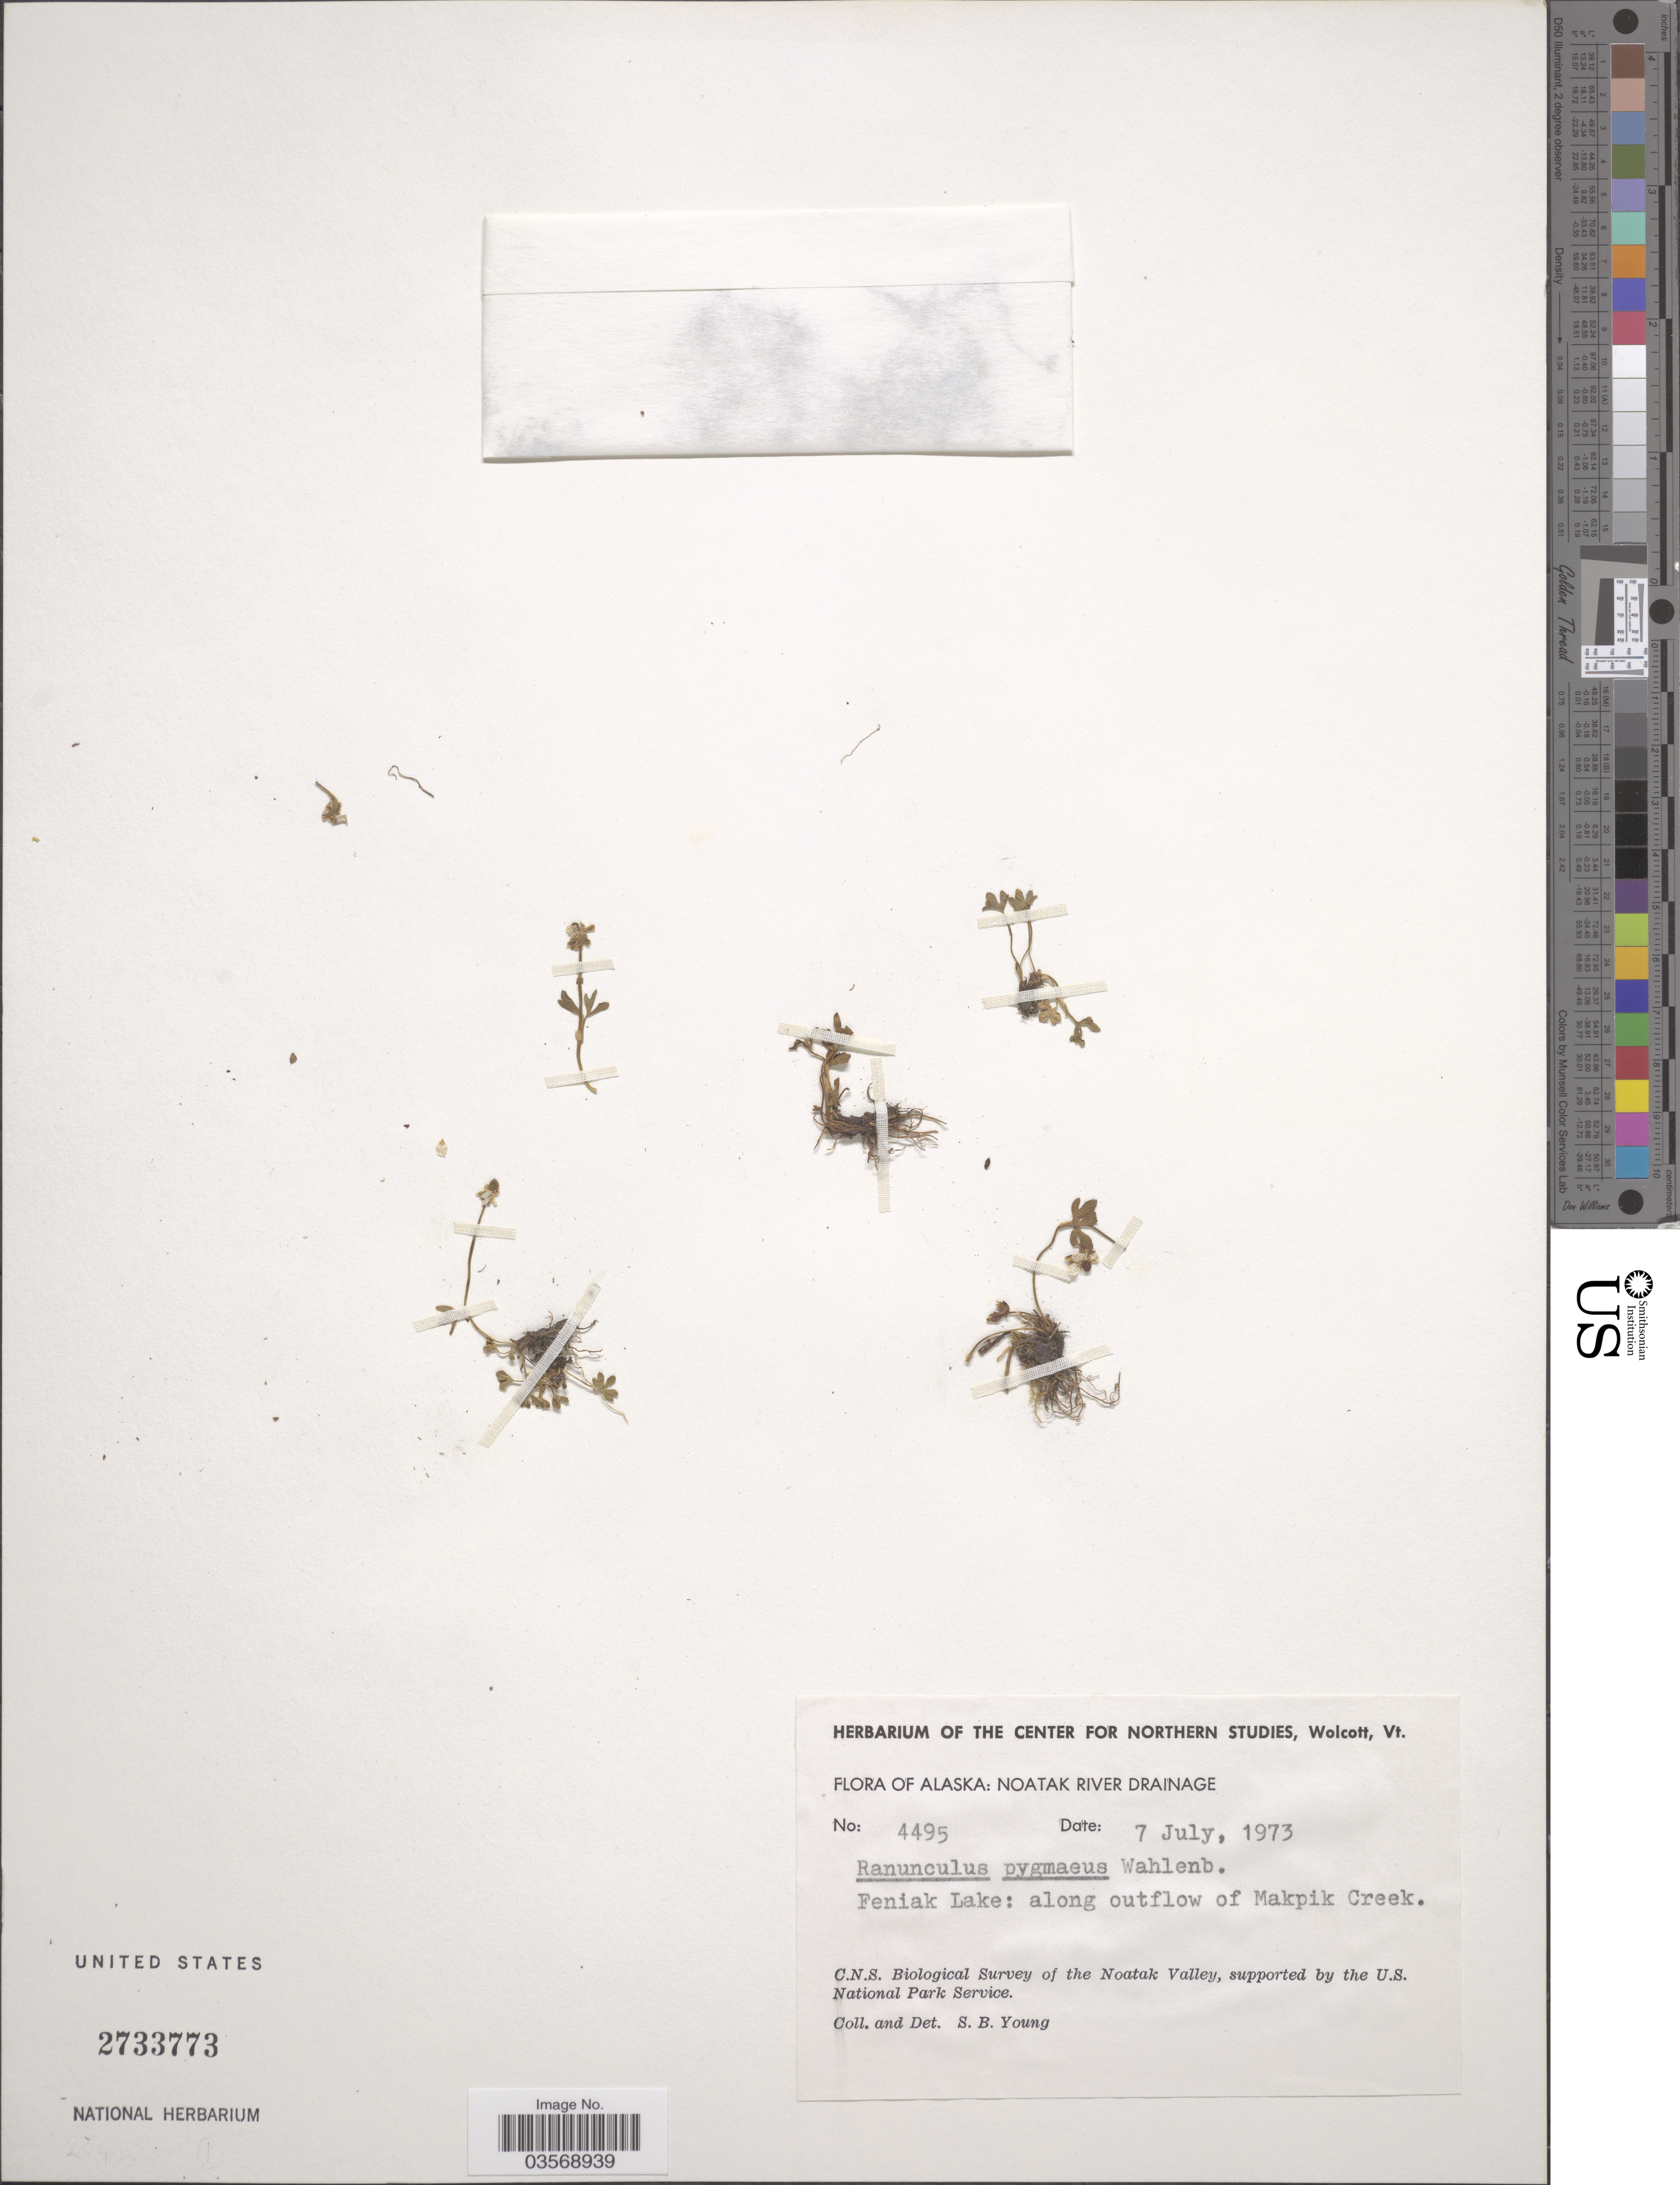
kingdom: Plantae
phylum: Tracheophyta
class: Magnoliopsida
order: Ranunculales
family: Ranunculaceae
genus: Ranunculus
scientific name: Ranunculus pygmaeus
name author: Wahlenb.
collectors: S. Young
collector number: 4495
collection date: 1973-07-07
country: United States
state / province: Alaska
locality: Noatak River Drainage. Feniak Lake: along outflow of Makpik Creek. Noatak Valley.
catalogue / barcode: US 2733773